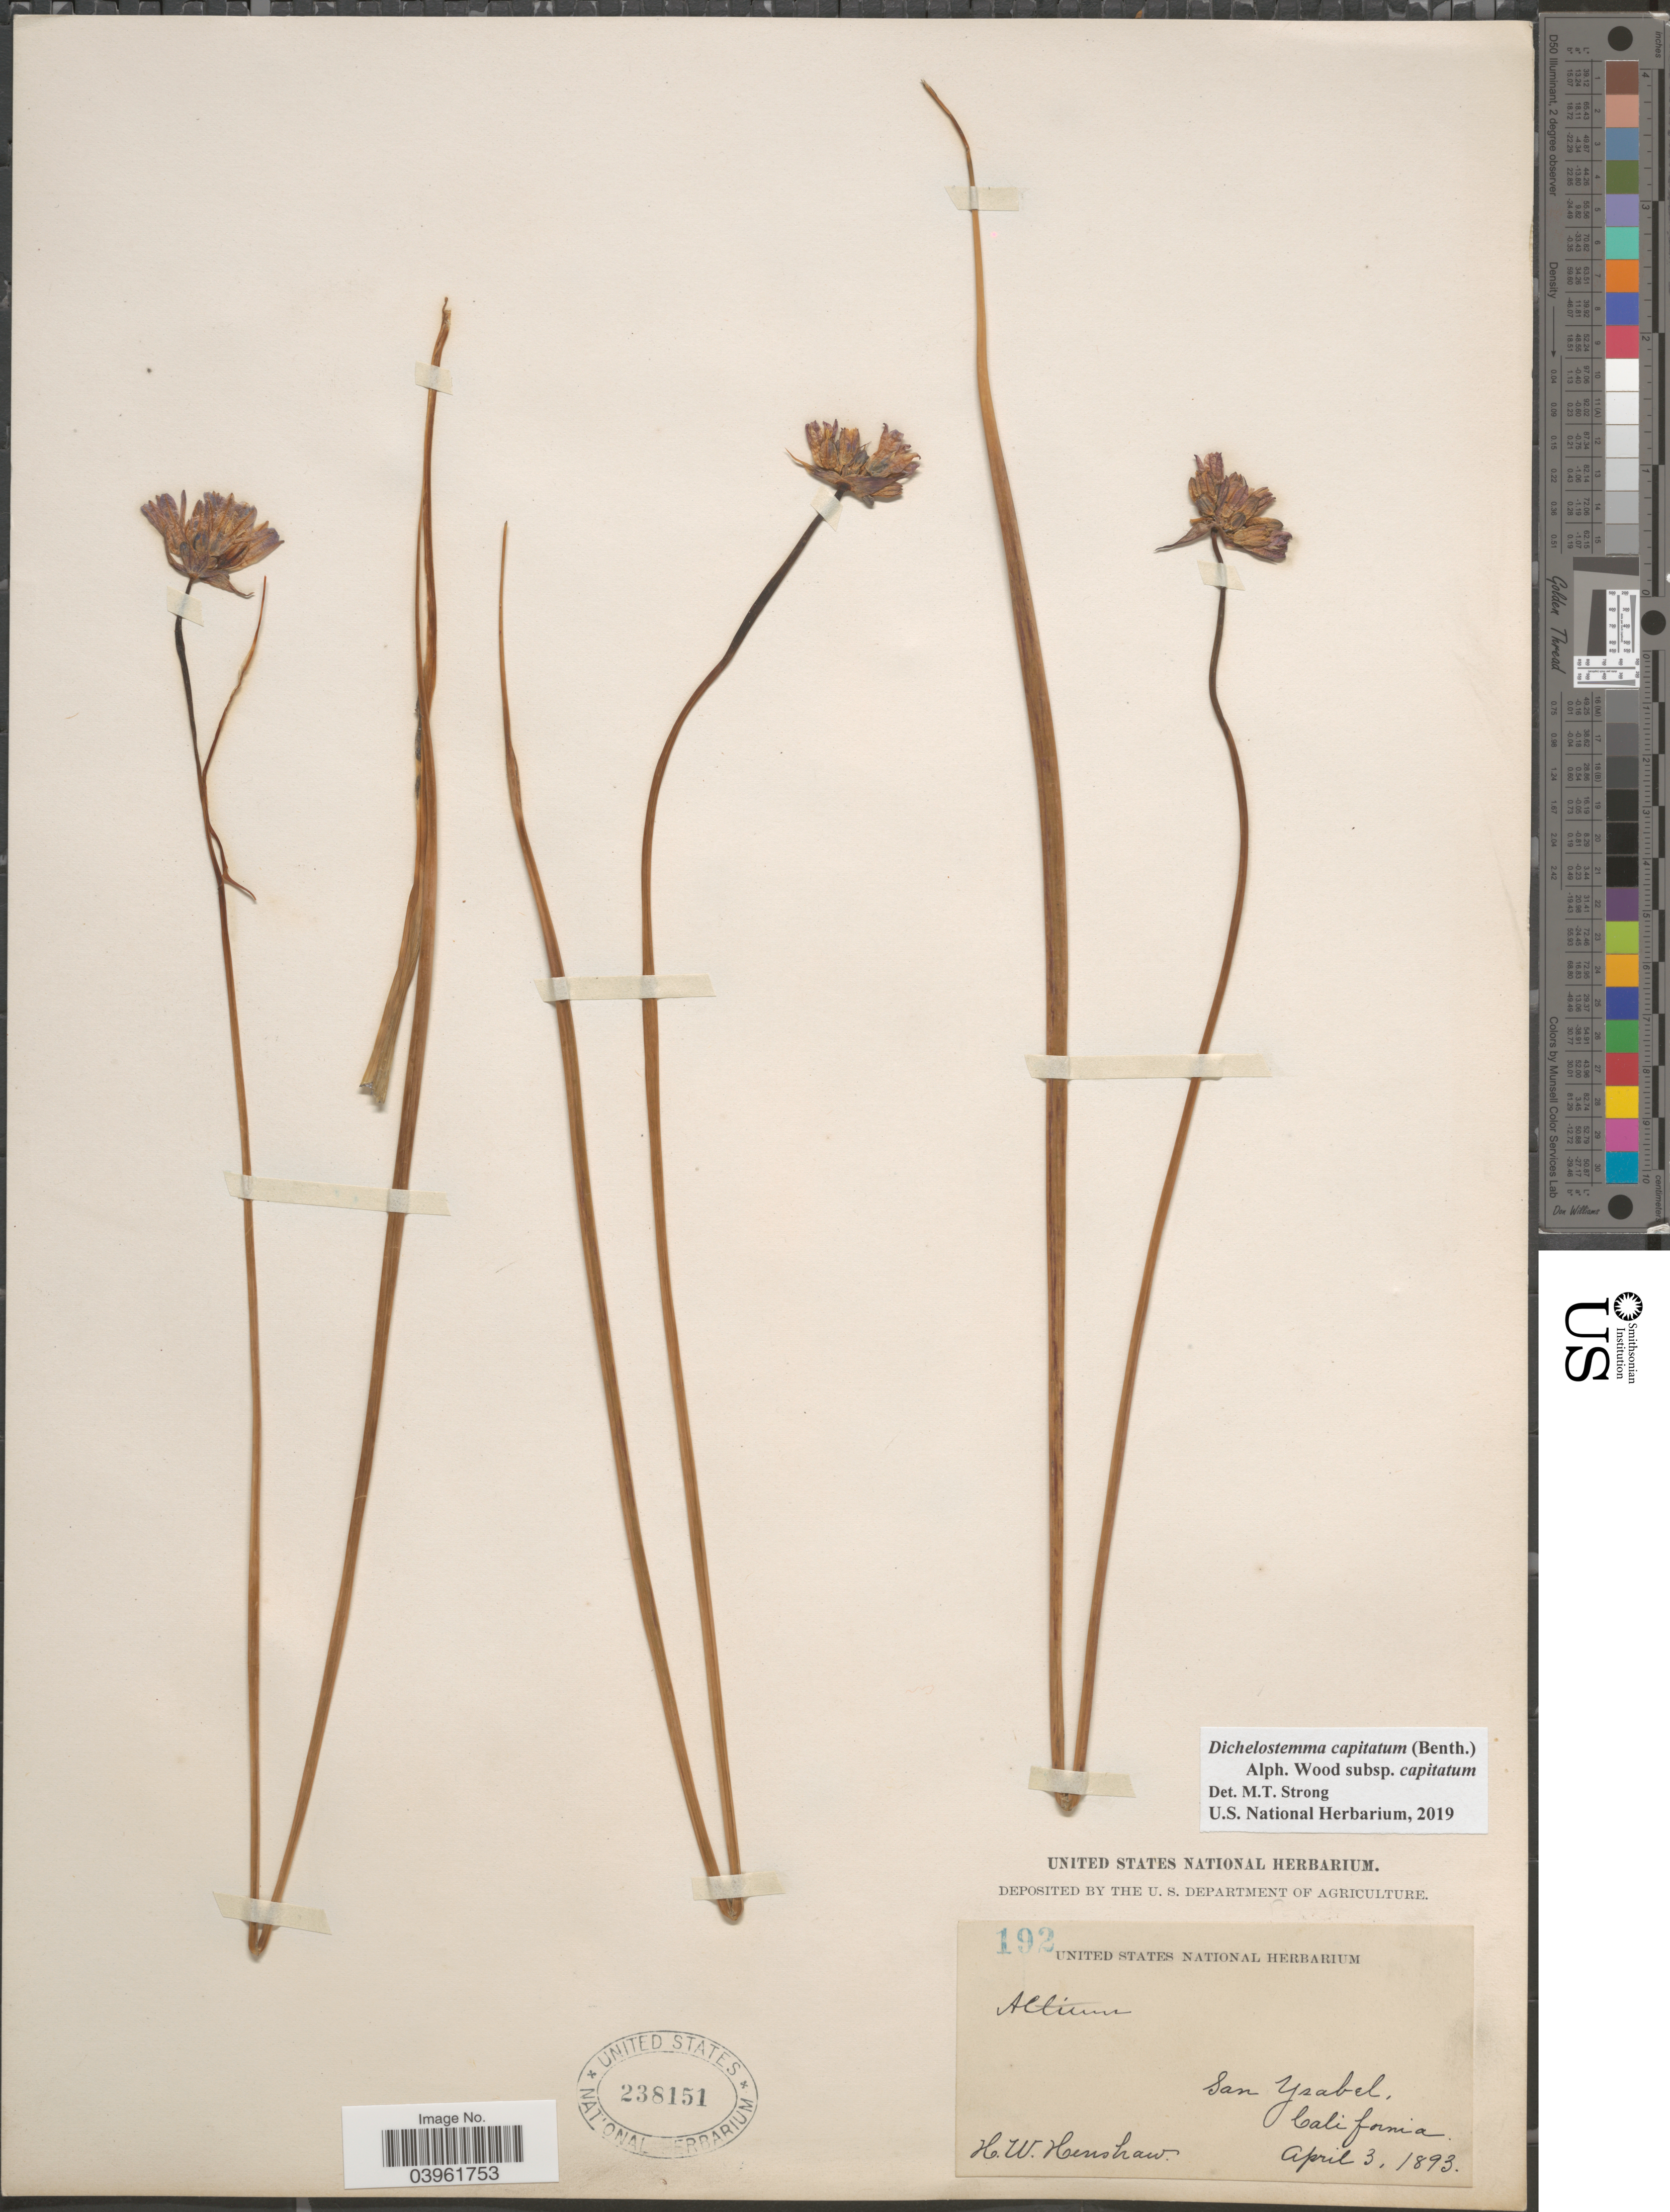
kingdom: Plantae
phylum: Tracheophyta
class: Liliopsida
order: Asparagales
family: Asparagaceae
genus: Dichelostemma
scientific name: Dichelostemma capitatum subsp. capitatum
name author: (Benth.) Alph. Wood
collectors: H. Henshaw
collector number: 192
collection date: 1893-04-03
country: United States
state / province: California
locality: San Ysabel.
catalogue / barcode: US 238151